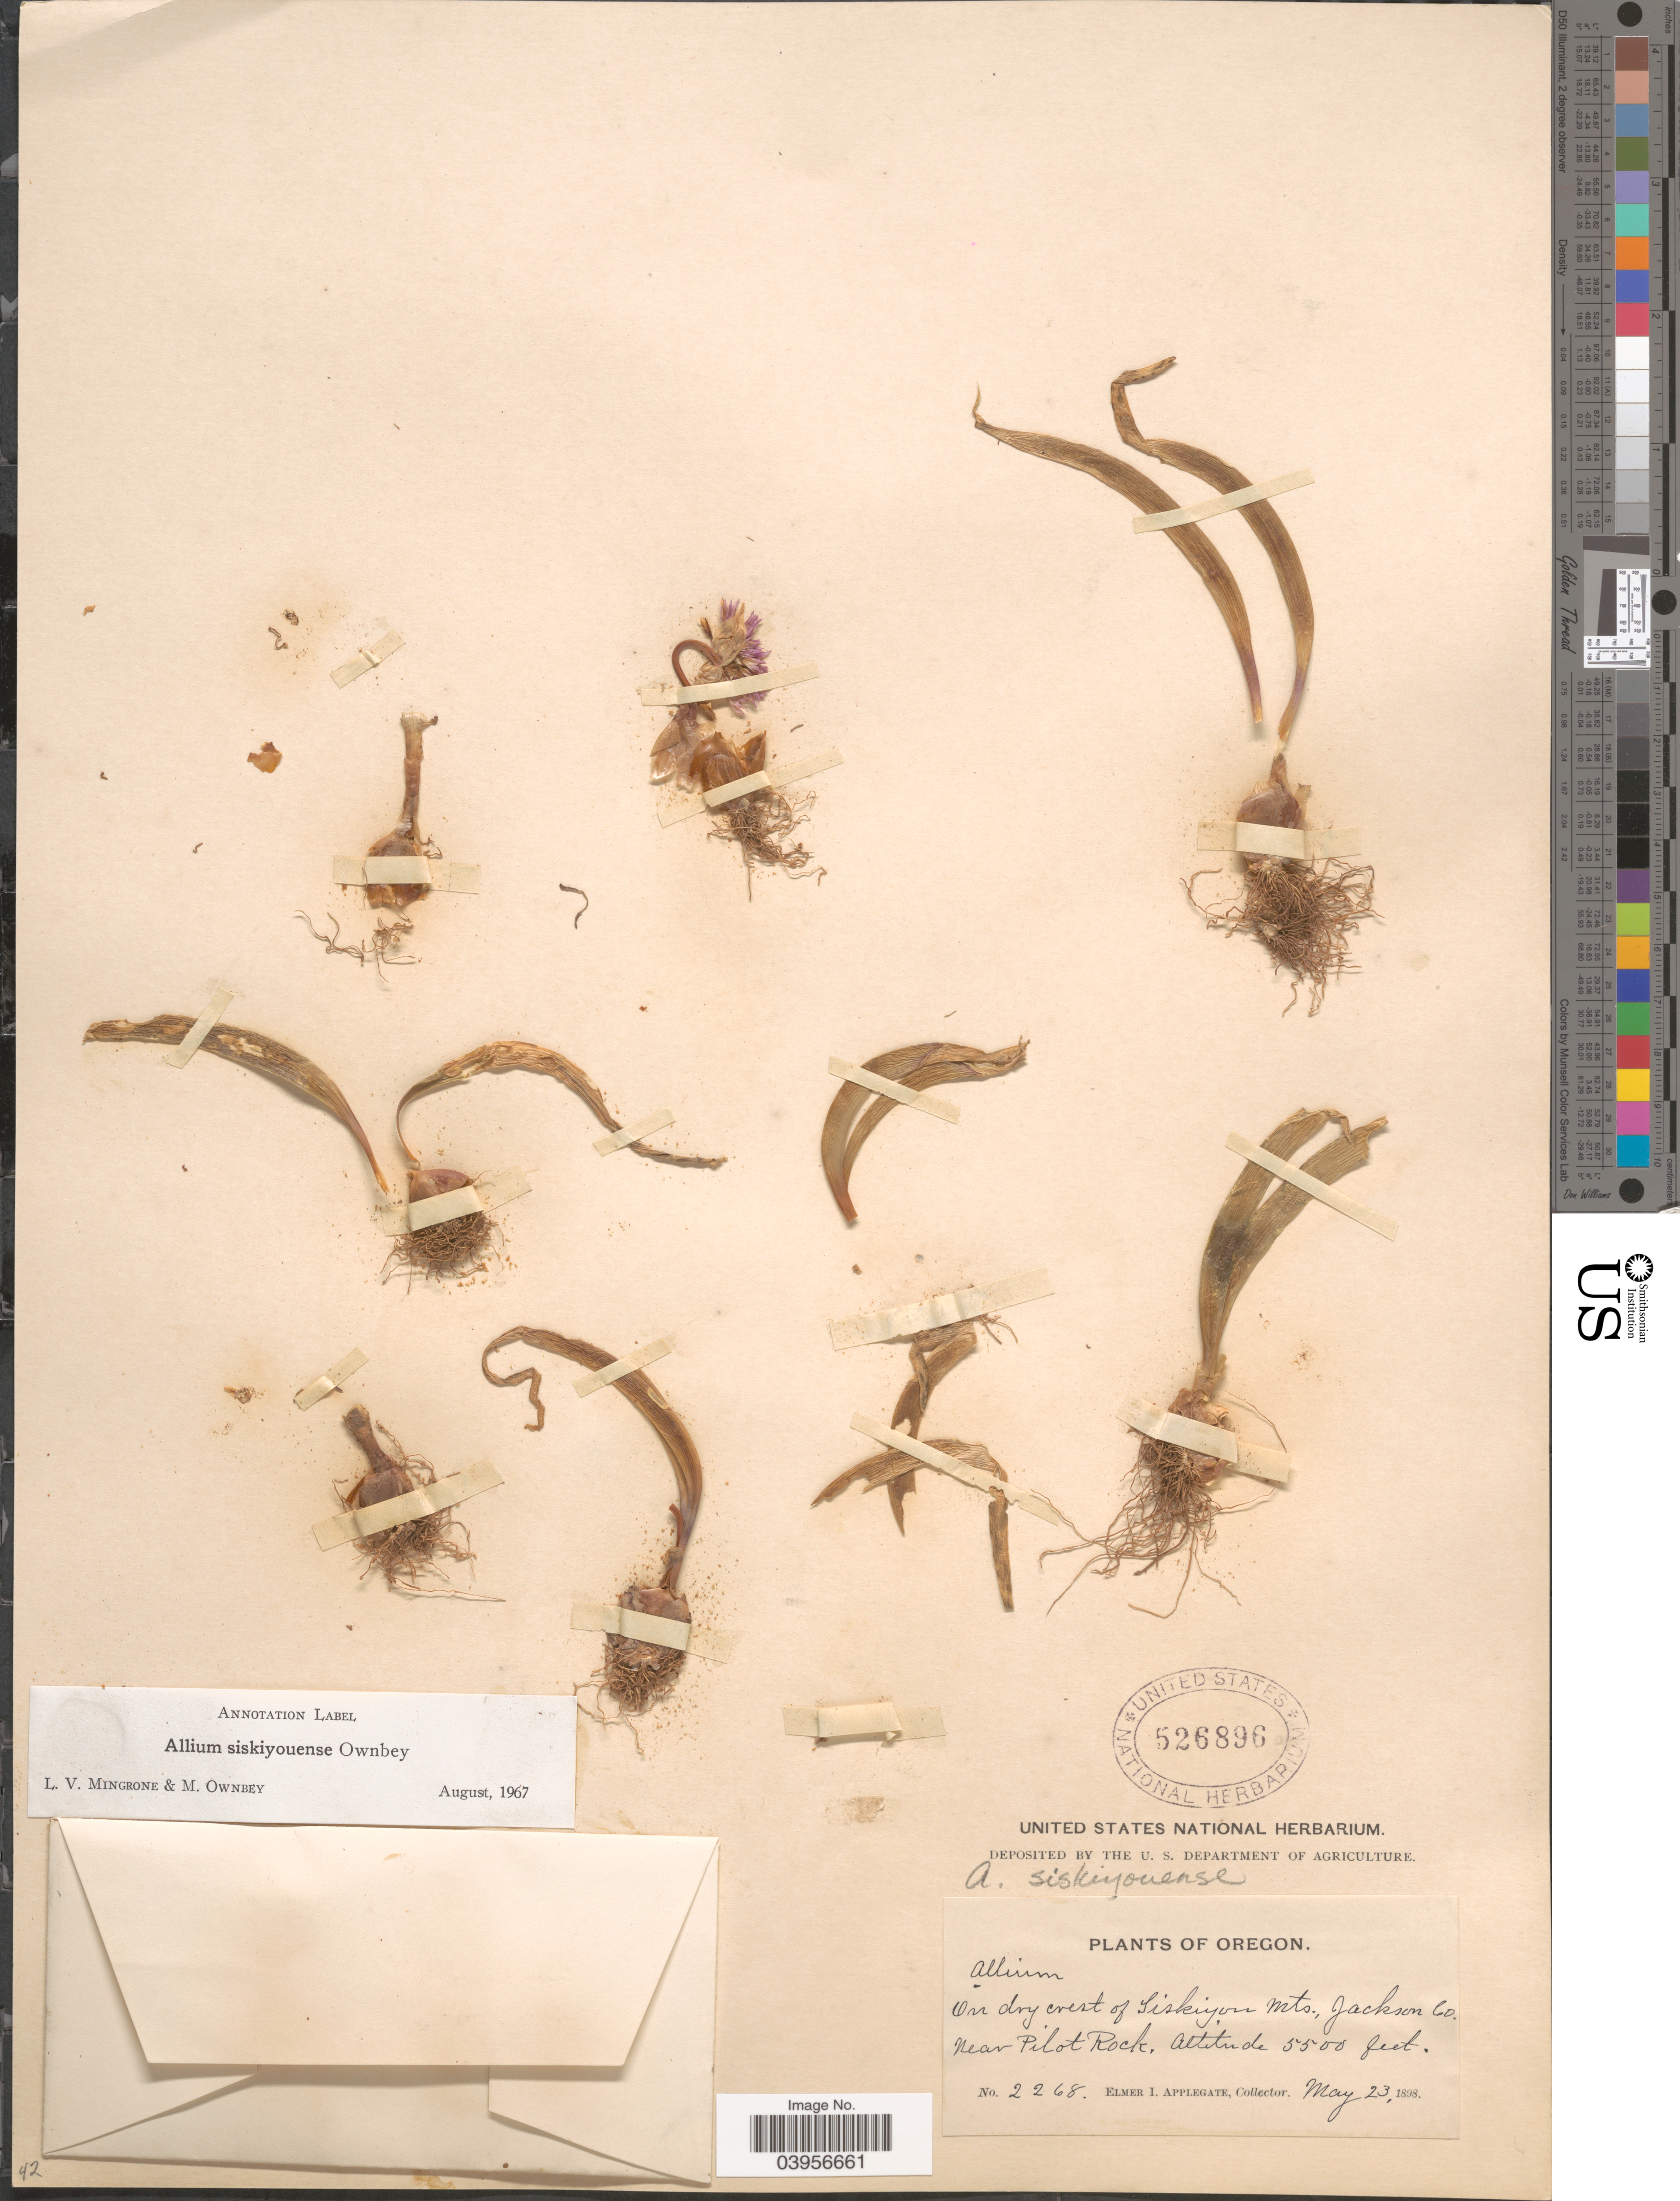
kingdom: Plantae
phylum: Tracheophyta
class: Liliopsida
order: Asparagales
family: Amaryllidaceae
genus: Allium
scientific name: Allium siskiyouense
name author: Ownbey ex Traub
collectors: E. I. Applegate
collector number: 2268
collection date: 1898-05-23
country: United States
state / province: Oregon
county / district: Jackson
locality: On dry crest of Siskiyou Mts., Jackson Co. Near Pilot Rock.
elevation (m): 1676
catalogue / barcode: US 526896